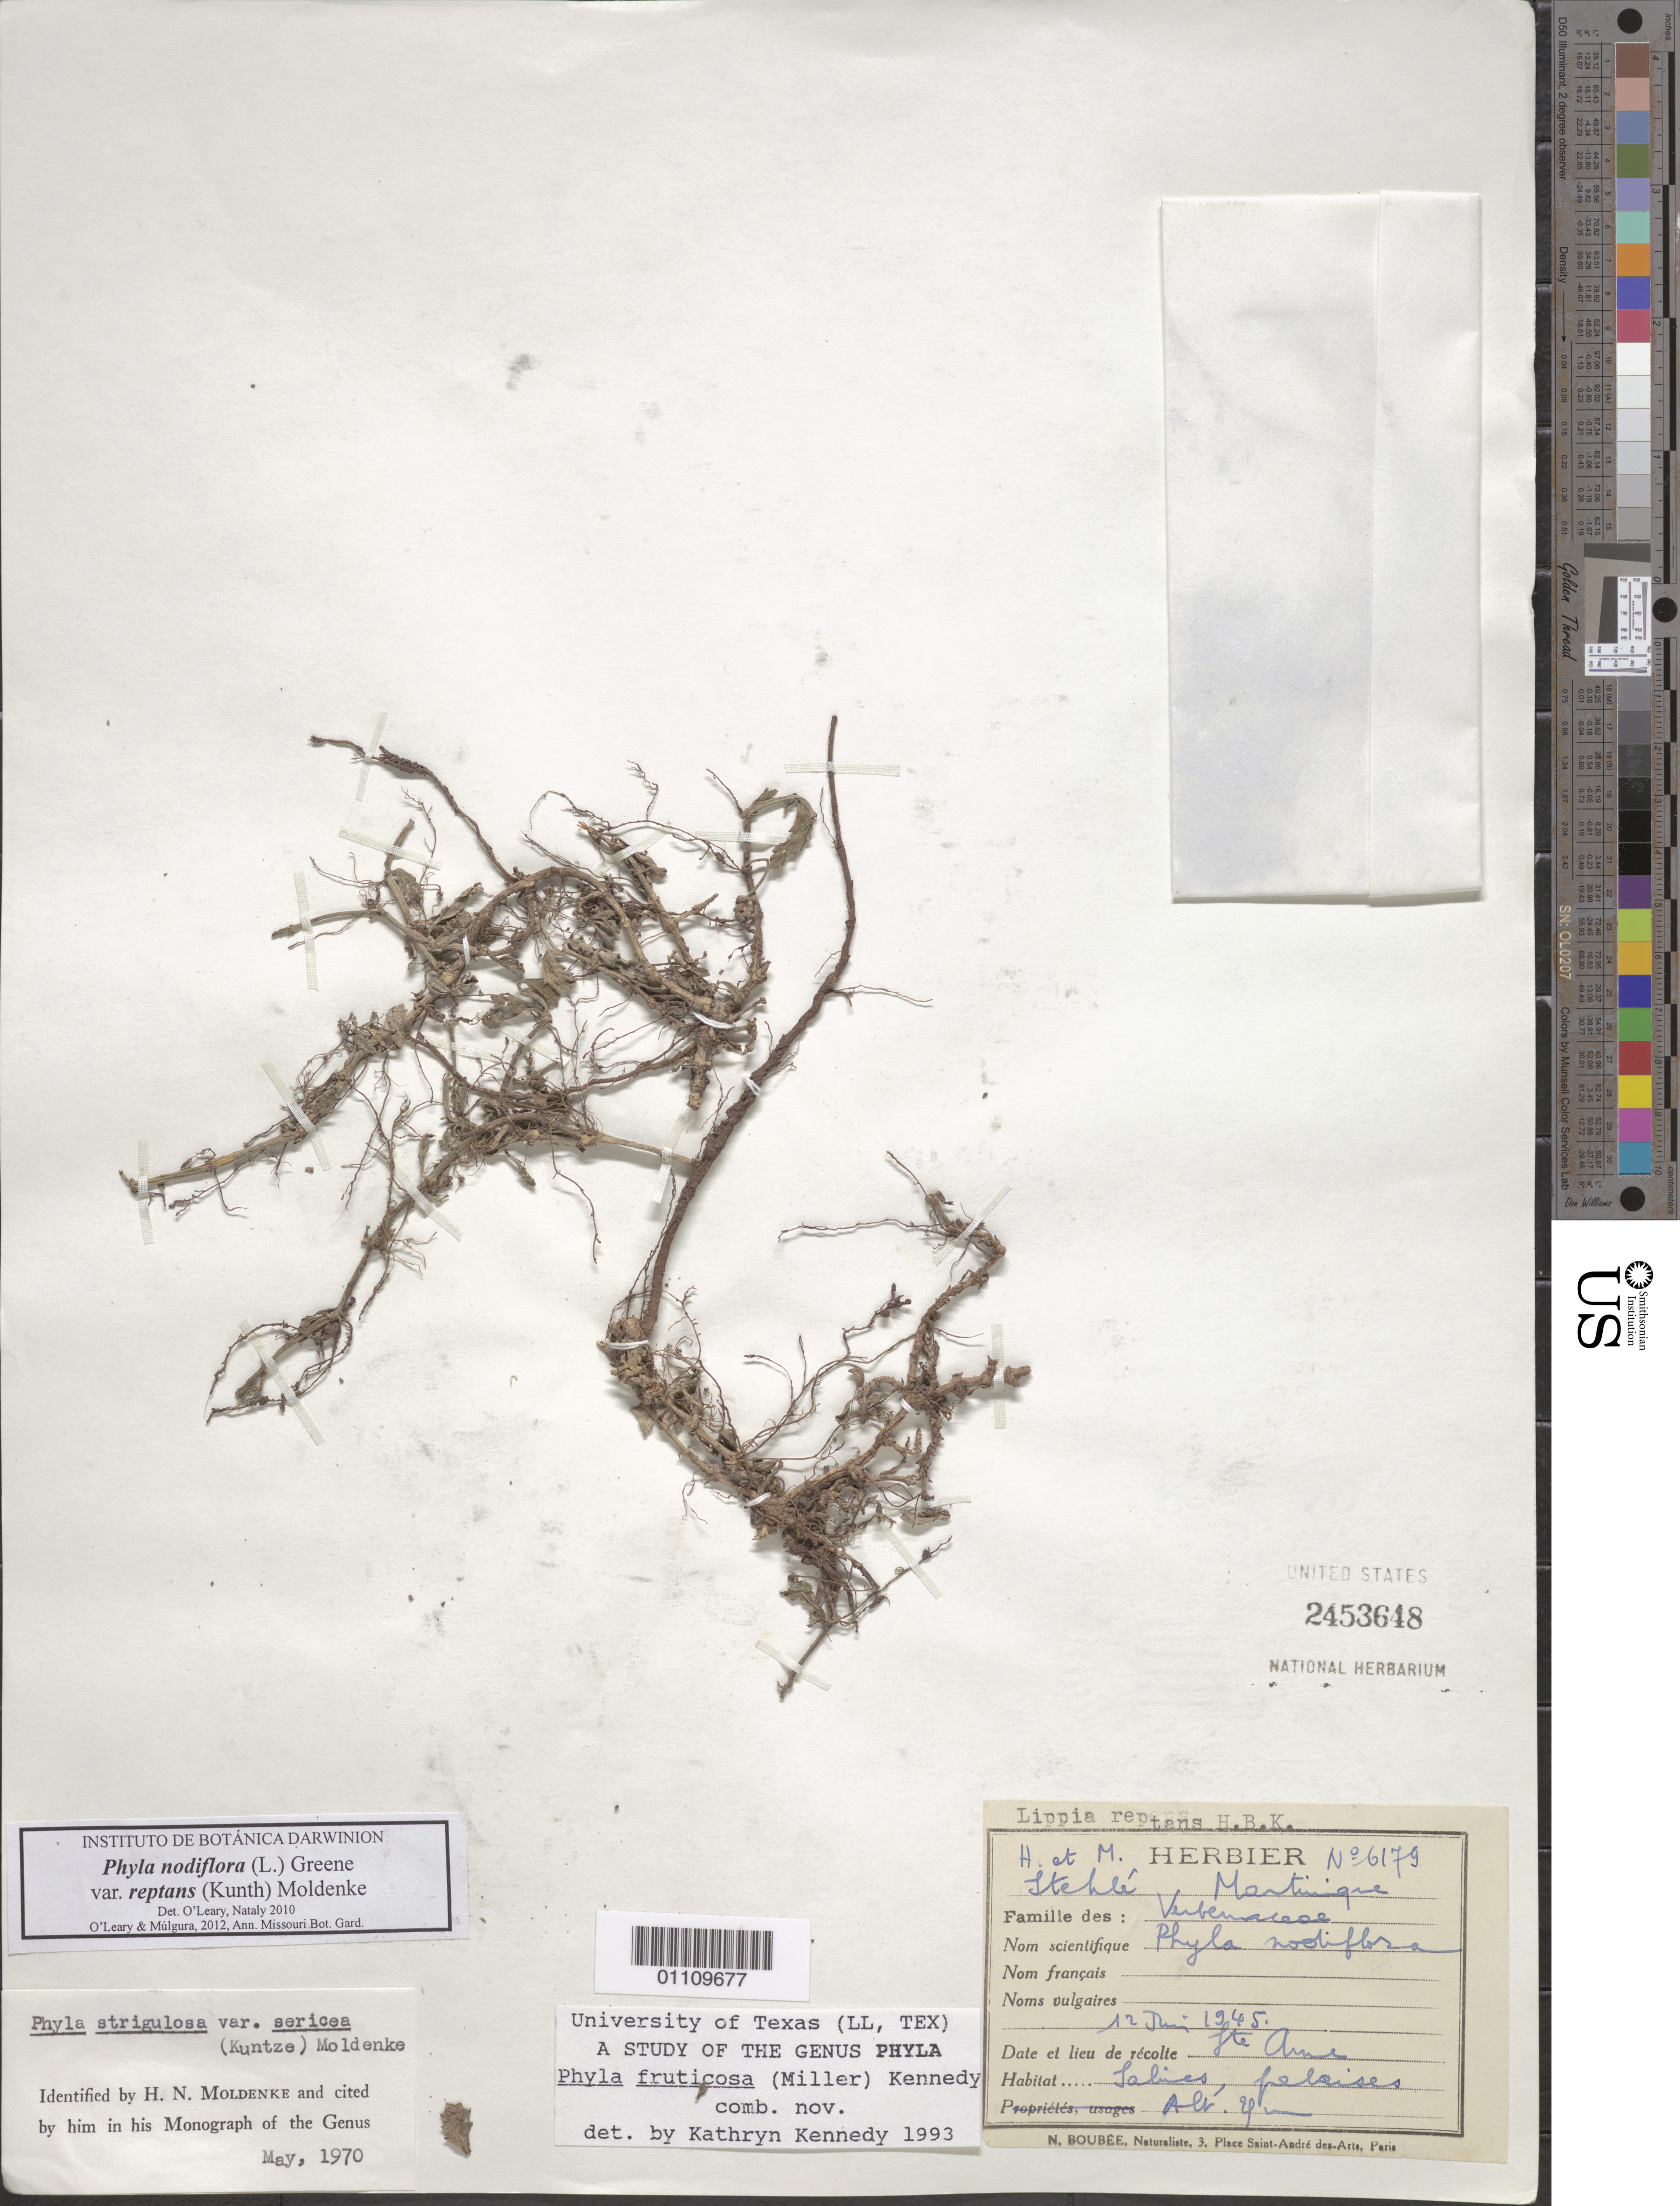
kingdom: Plantae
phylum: Tracheophyta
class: Magnoliopsida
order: Lamiales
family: Verbenaceae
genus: Phyla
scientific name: Phyla nodiflora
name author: (L.) Greene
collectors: H. Stehlé & M. Stehlé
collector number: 6179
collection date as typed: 12 Jun 1945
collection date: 1945-06-12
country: Martinique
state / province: Le Marin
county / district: Sainte-Anne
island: Martinique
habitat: Talines, falaises [?]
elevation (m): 4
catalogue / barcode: US 2453648